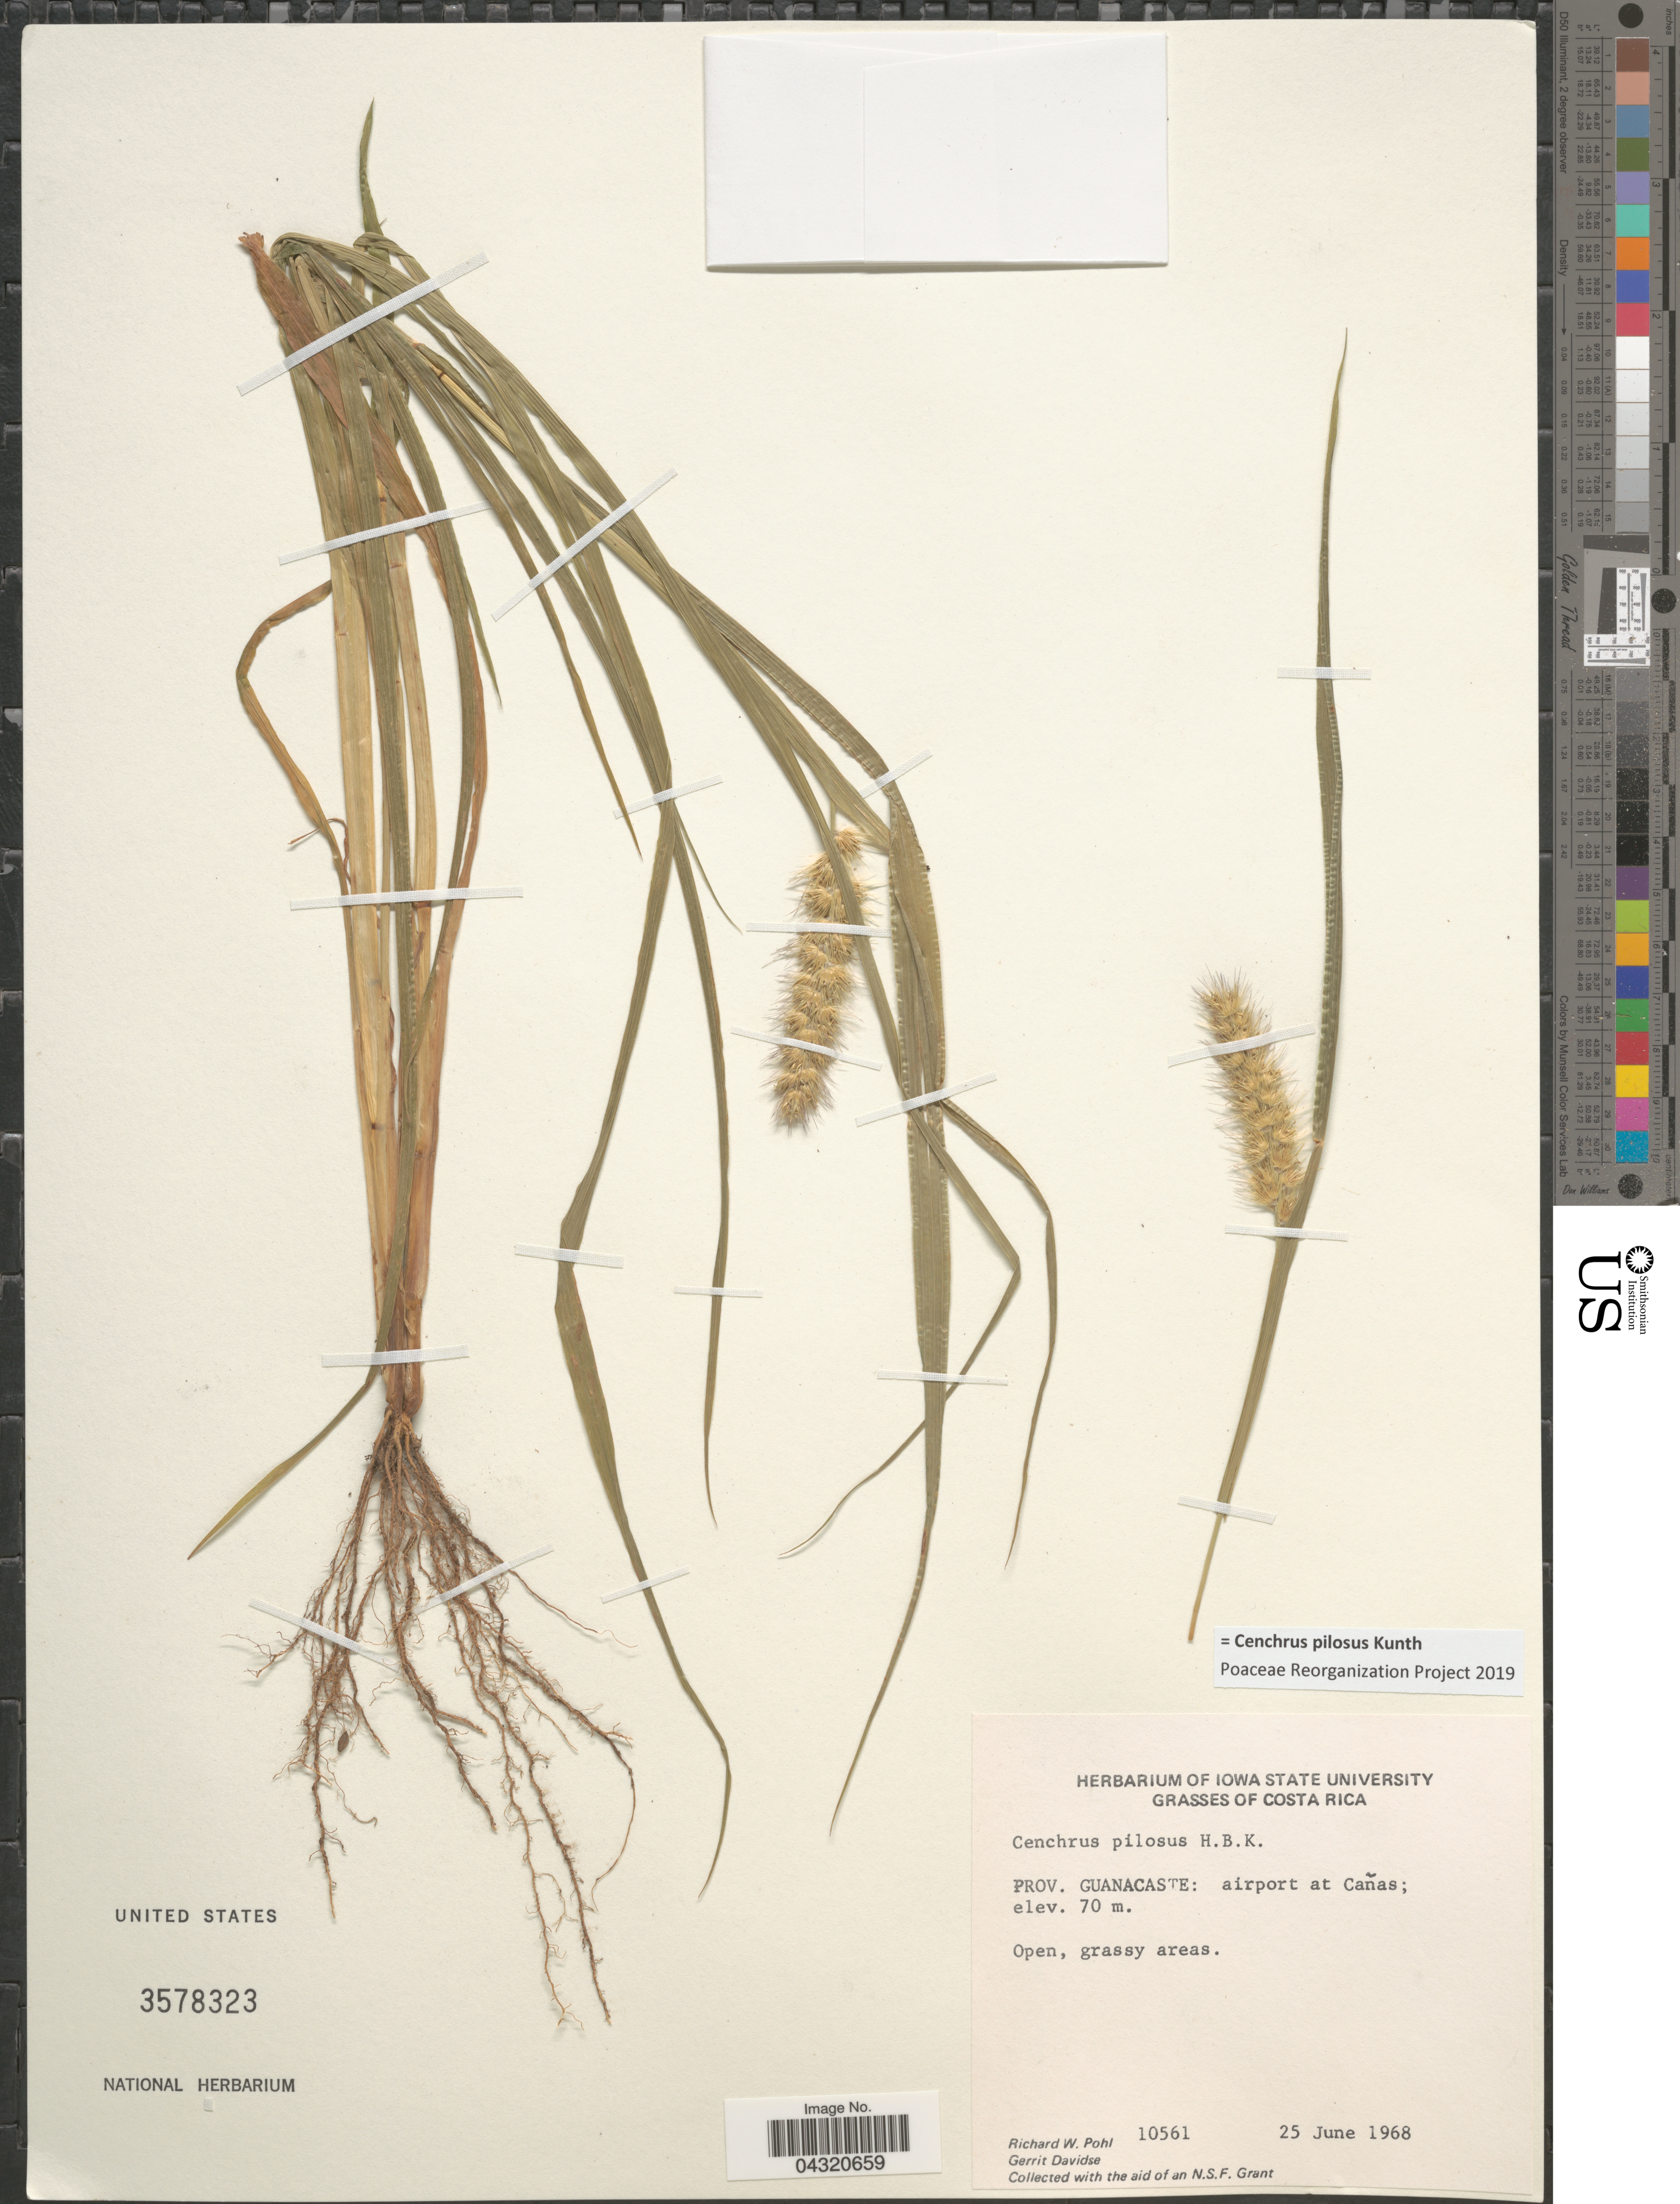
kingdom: Plantae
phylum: Tracheophyta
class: Liliopsida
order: Poales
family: Poaceae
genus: Cenchrus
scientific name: Cenchrus pilosus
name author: Kunth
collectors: R. W. Pohl & G. Davidse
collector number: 10561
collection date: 1968-06-25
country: Costa Rica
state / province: Guanacaste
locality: Airport at Cañas.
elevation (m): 70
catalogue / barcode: US 3578323